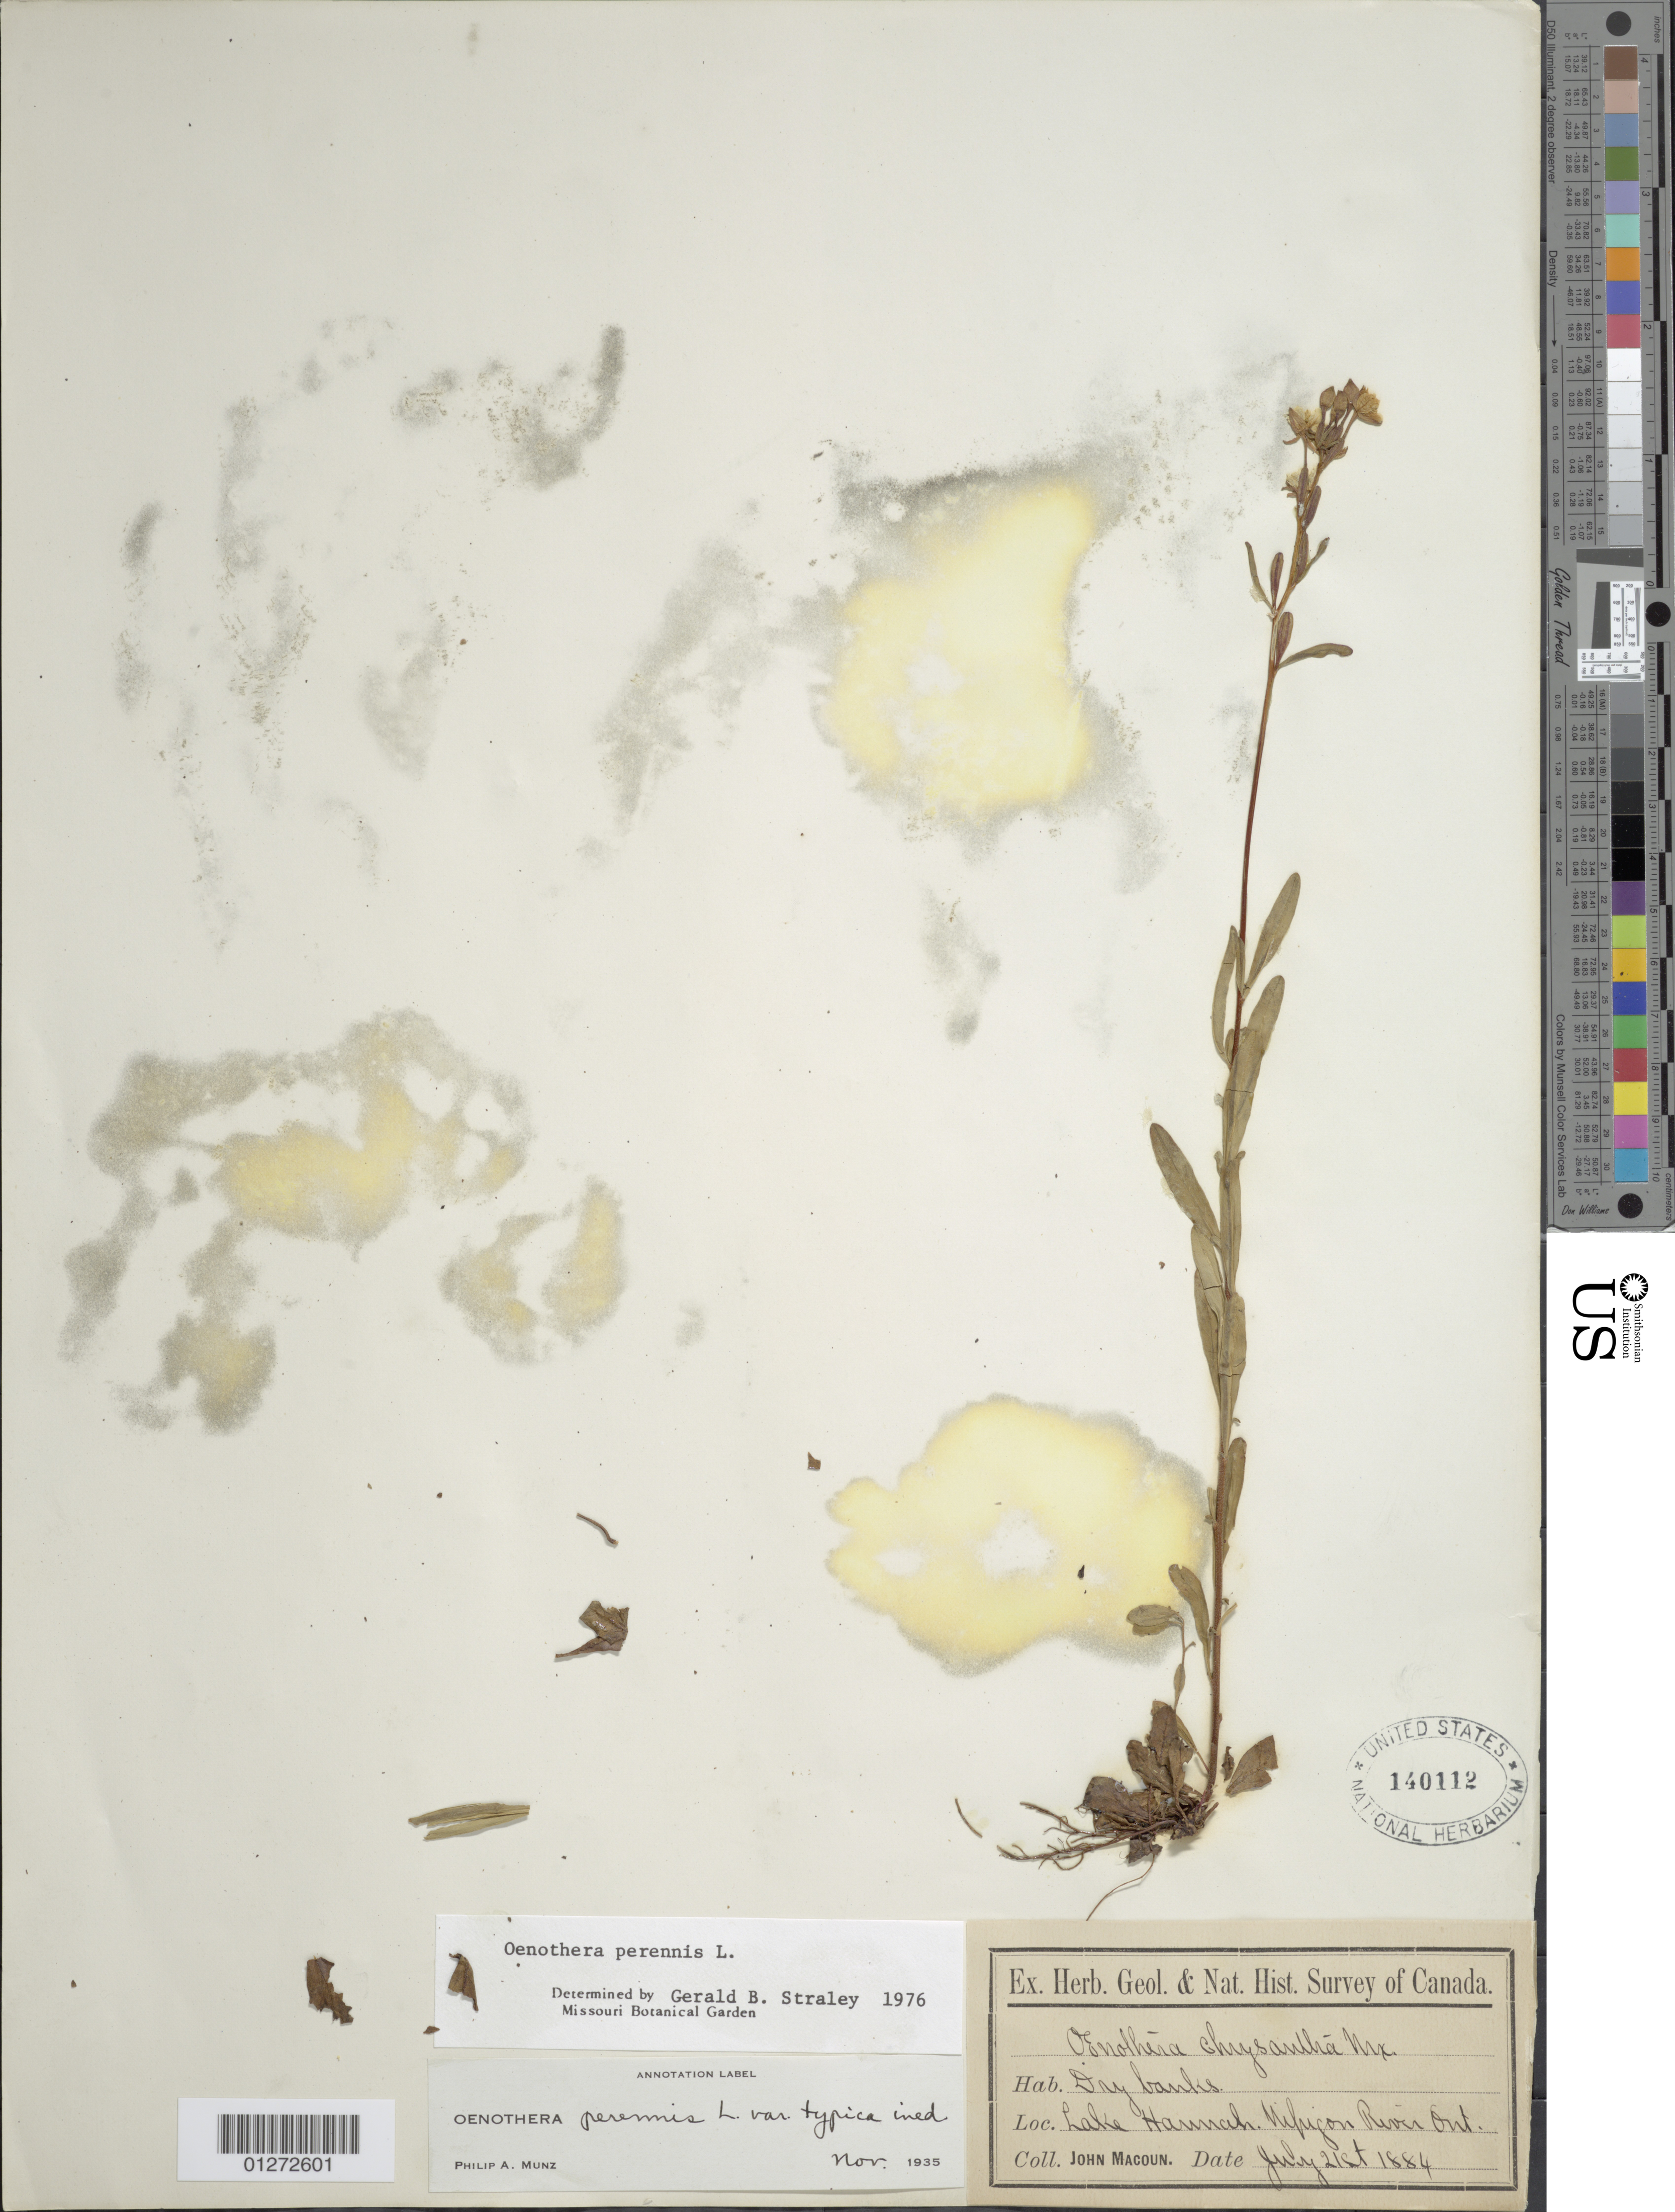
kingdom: Plantae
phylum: Tracheophyta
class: Magnoliopsida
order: Myrtales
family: Onagraceae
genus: Oenothera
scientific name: Oenothera perennis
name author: L.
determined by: Straley, G. B.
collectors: J. Macoun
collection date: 1884-07-21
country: Canada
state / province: Ontario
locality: Lake Hannah, Nipigon River.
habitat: Dry banks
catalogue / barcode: US 140112